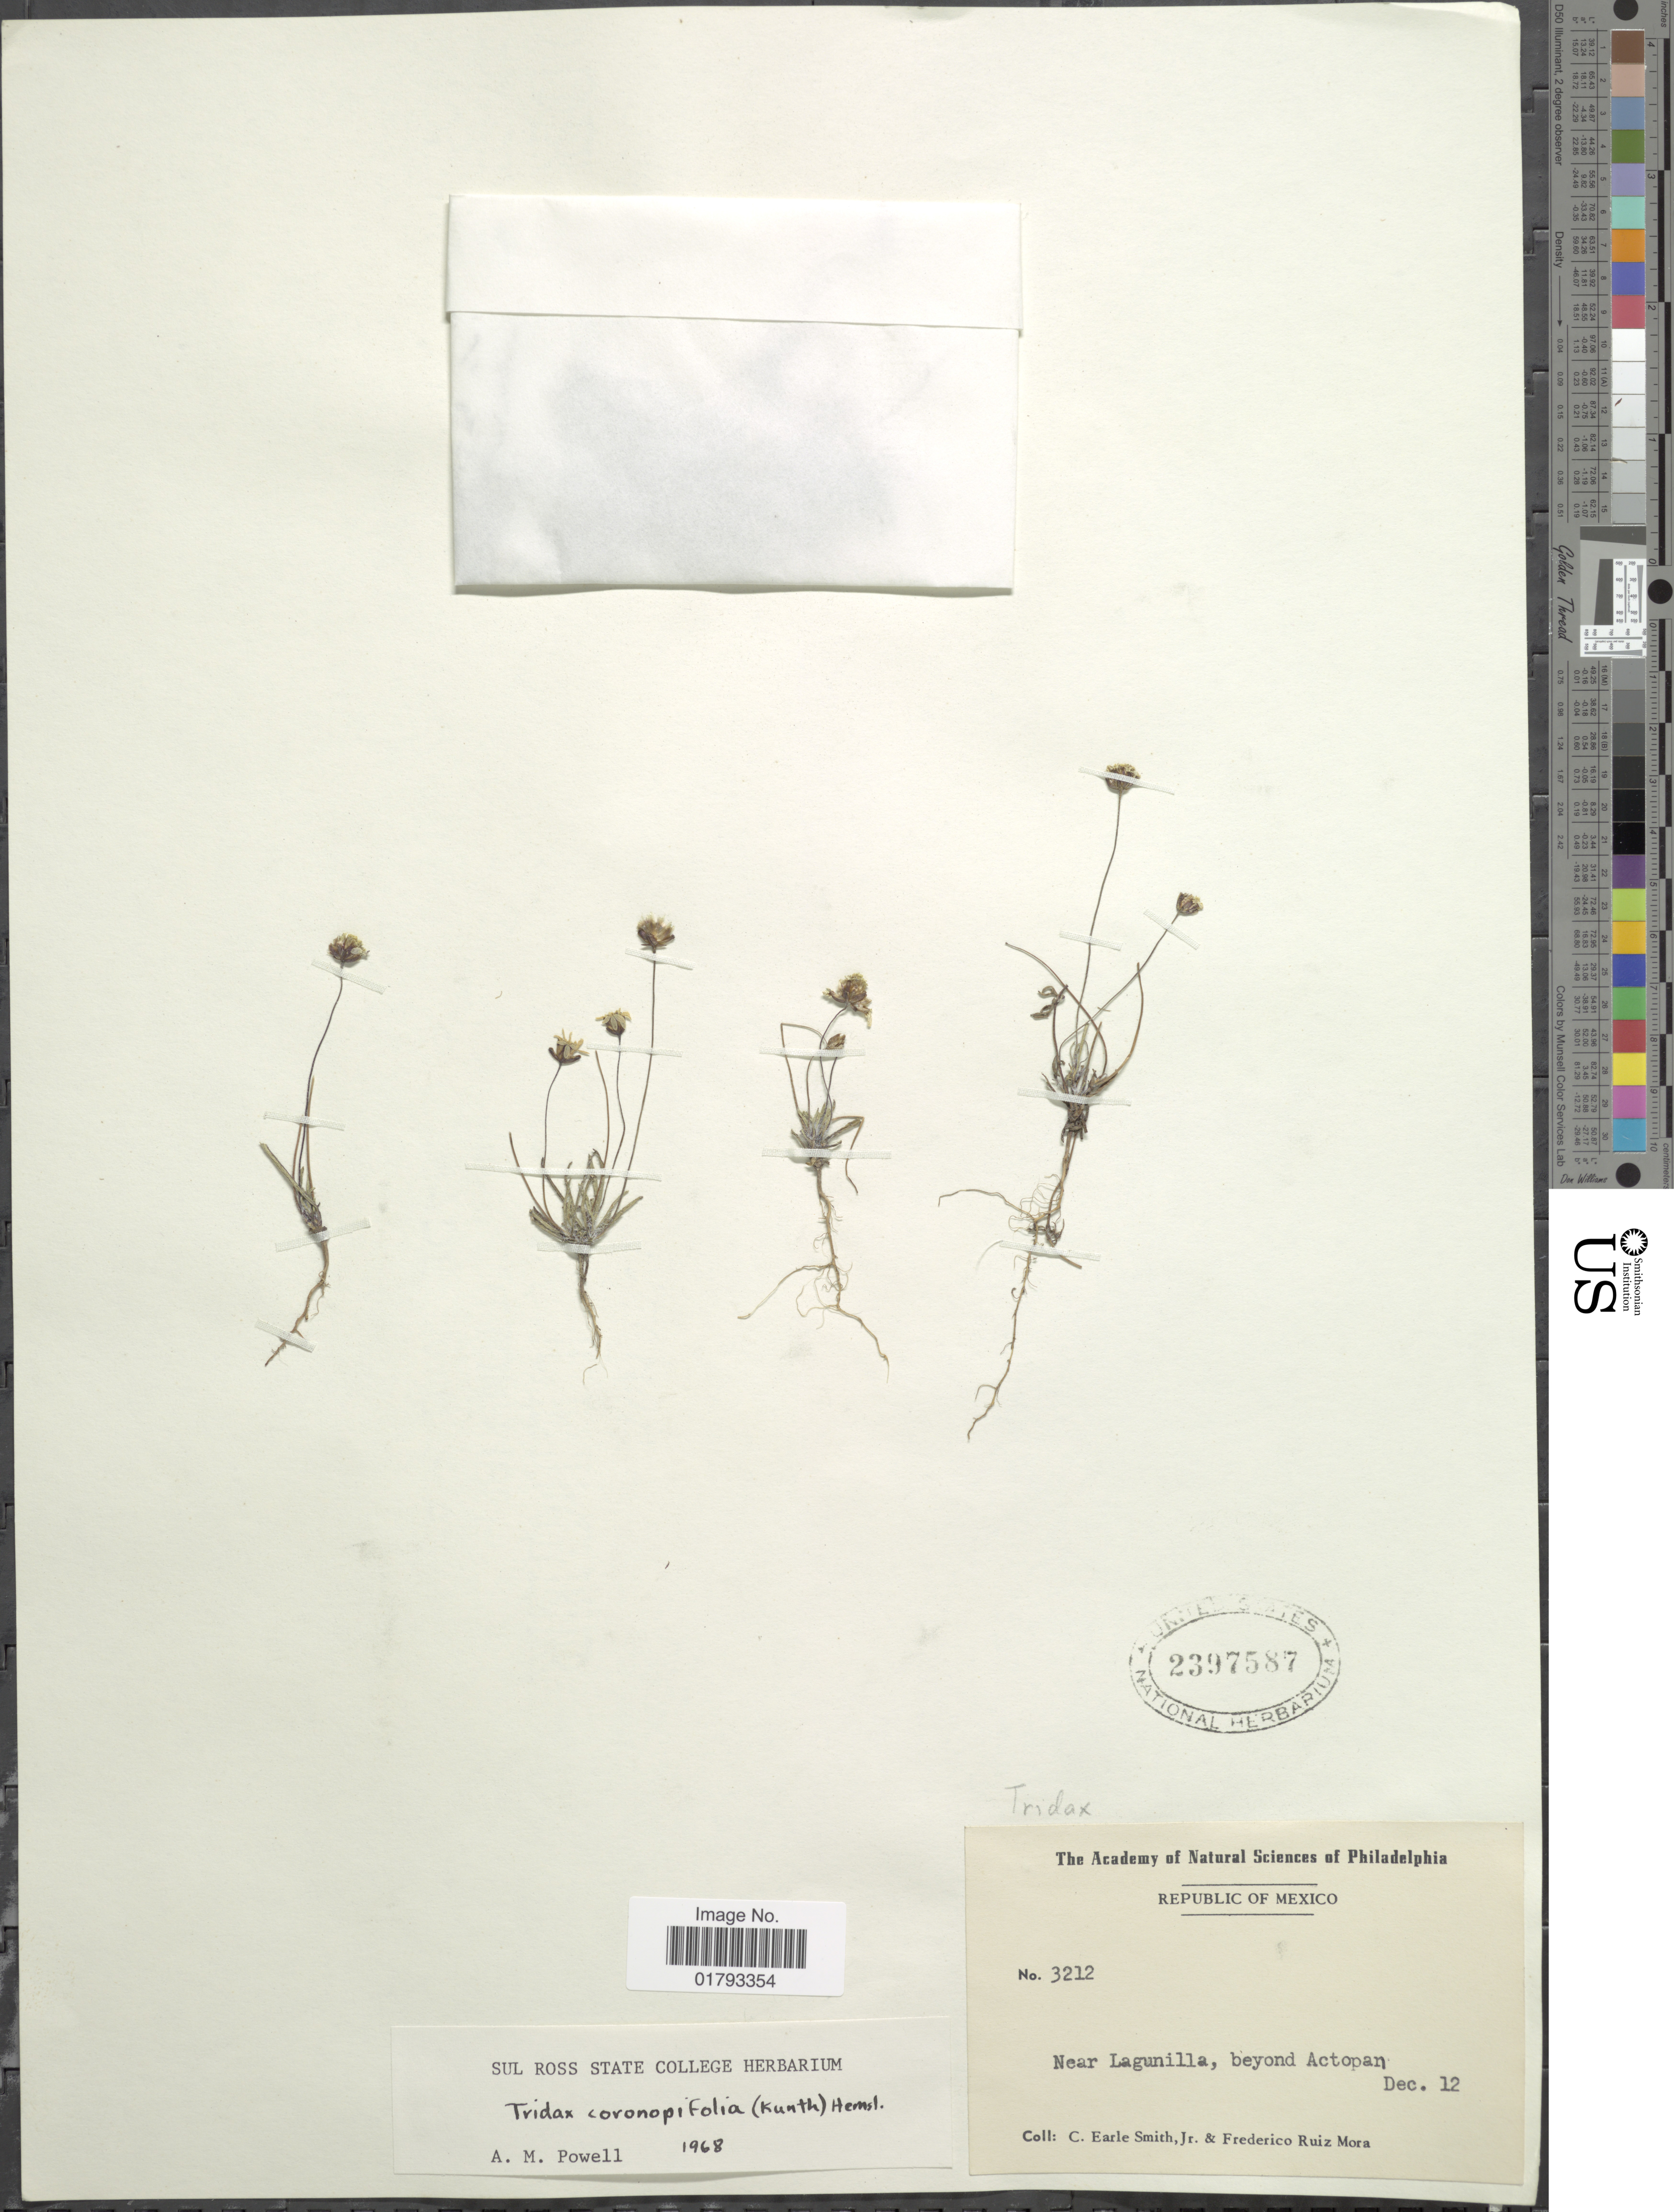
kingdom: Plantae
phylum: Tracheophyta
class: Magnoliopsida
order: Asterales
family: Asteraceae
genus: Tridax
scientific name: Tridax coronopifolia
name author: (Kunth) Hemsl.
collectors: C. E. Smith Jr. & Ruiz Mora, F.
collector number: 3212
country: Mexico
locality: Republic of Mexico. Near Lagunilla, beyond Actopan.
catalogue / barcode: US 2397587